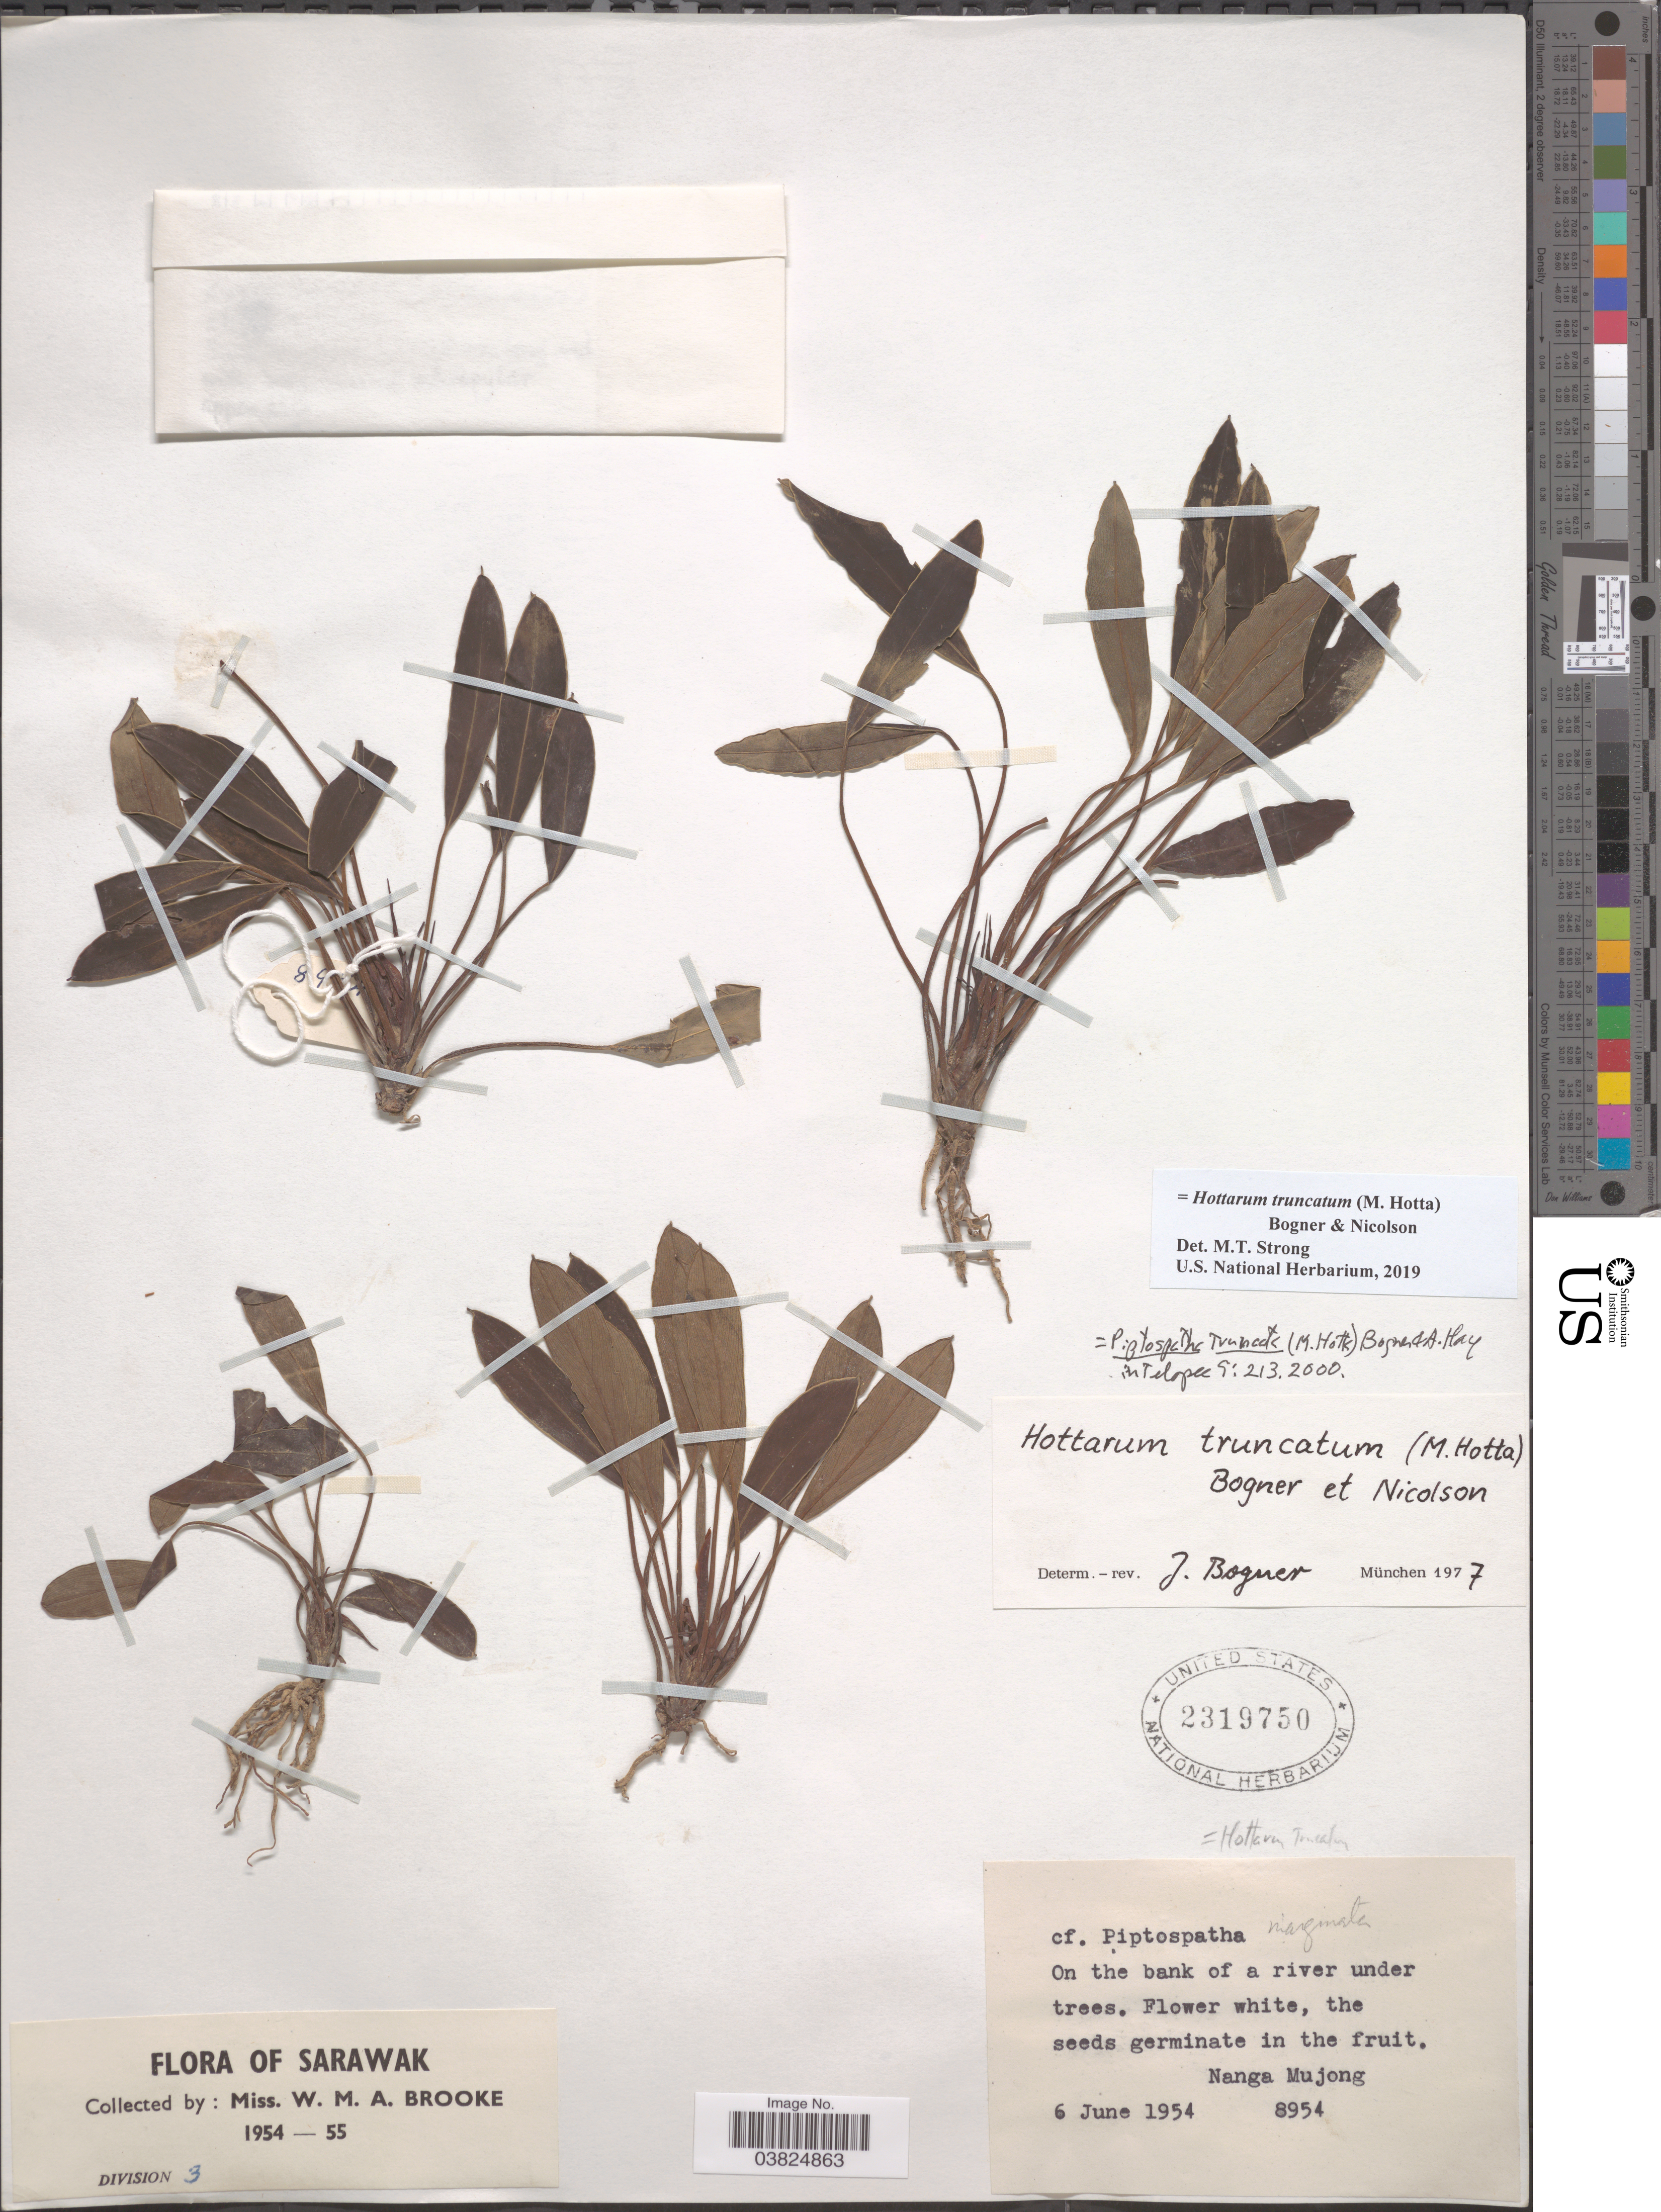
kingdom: Plantae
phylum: Tracheophyta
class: Liliopsida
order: Alismatales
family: Araceae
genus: Hottarum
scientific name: Hottarum truncatum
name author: (M. Hotta) Bogner & Nicolson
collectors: W. Brooke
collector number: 8954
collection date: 1954-06-06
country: Malaysia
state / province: Sarawak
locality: Division 3. Nanga Mujong.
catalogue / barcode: US 2319750